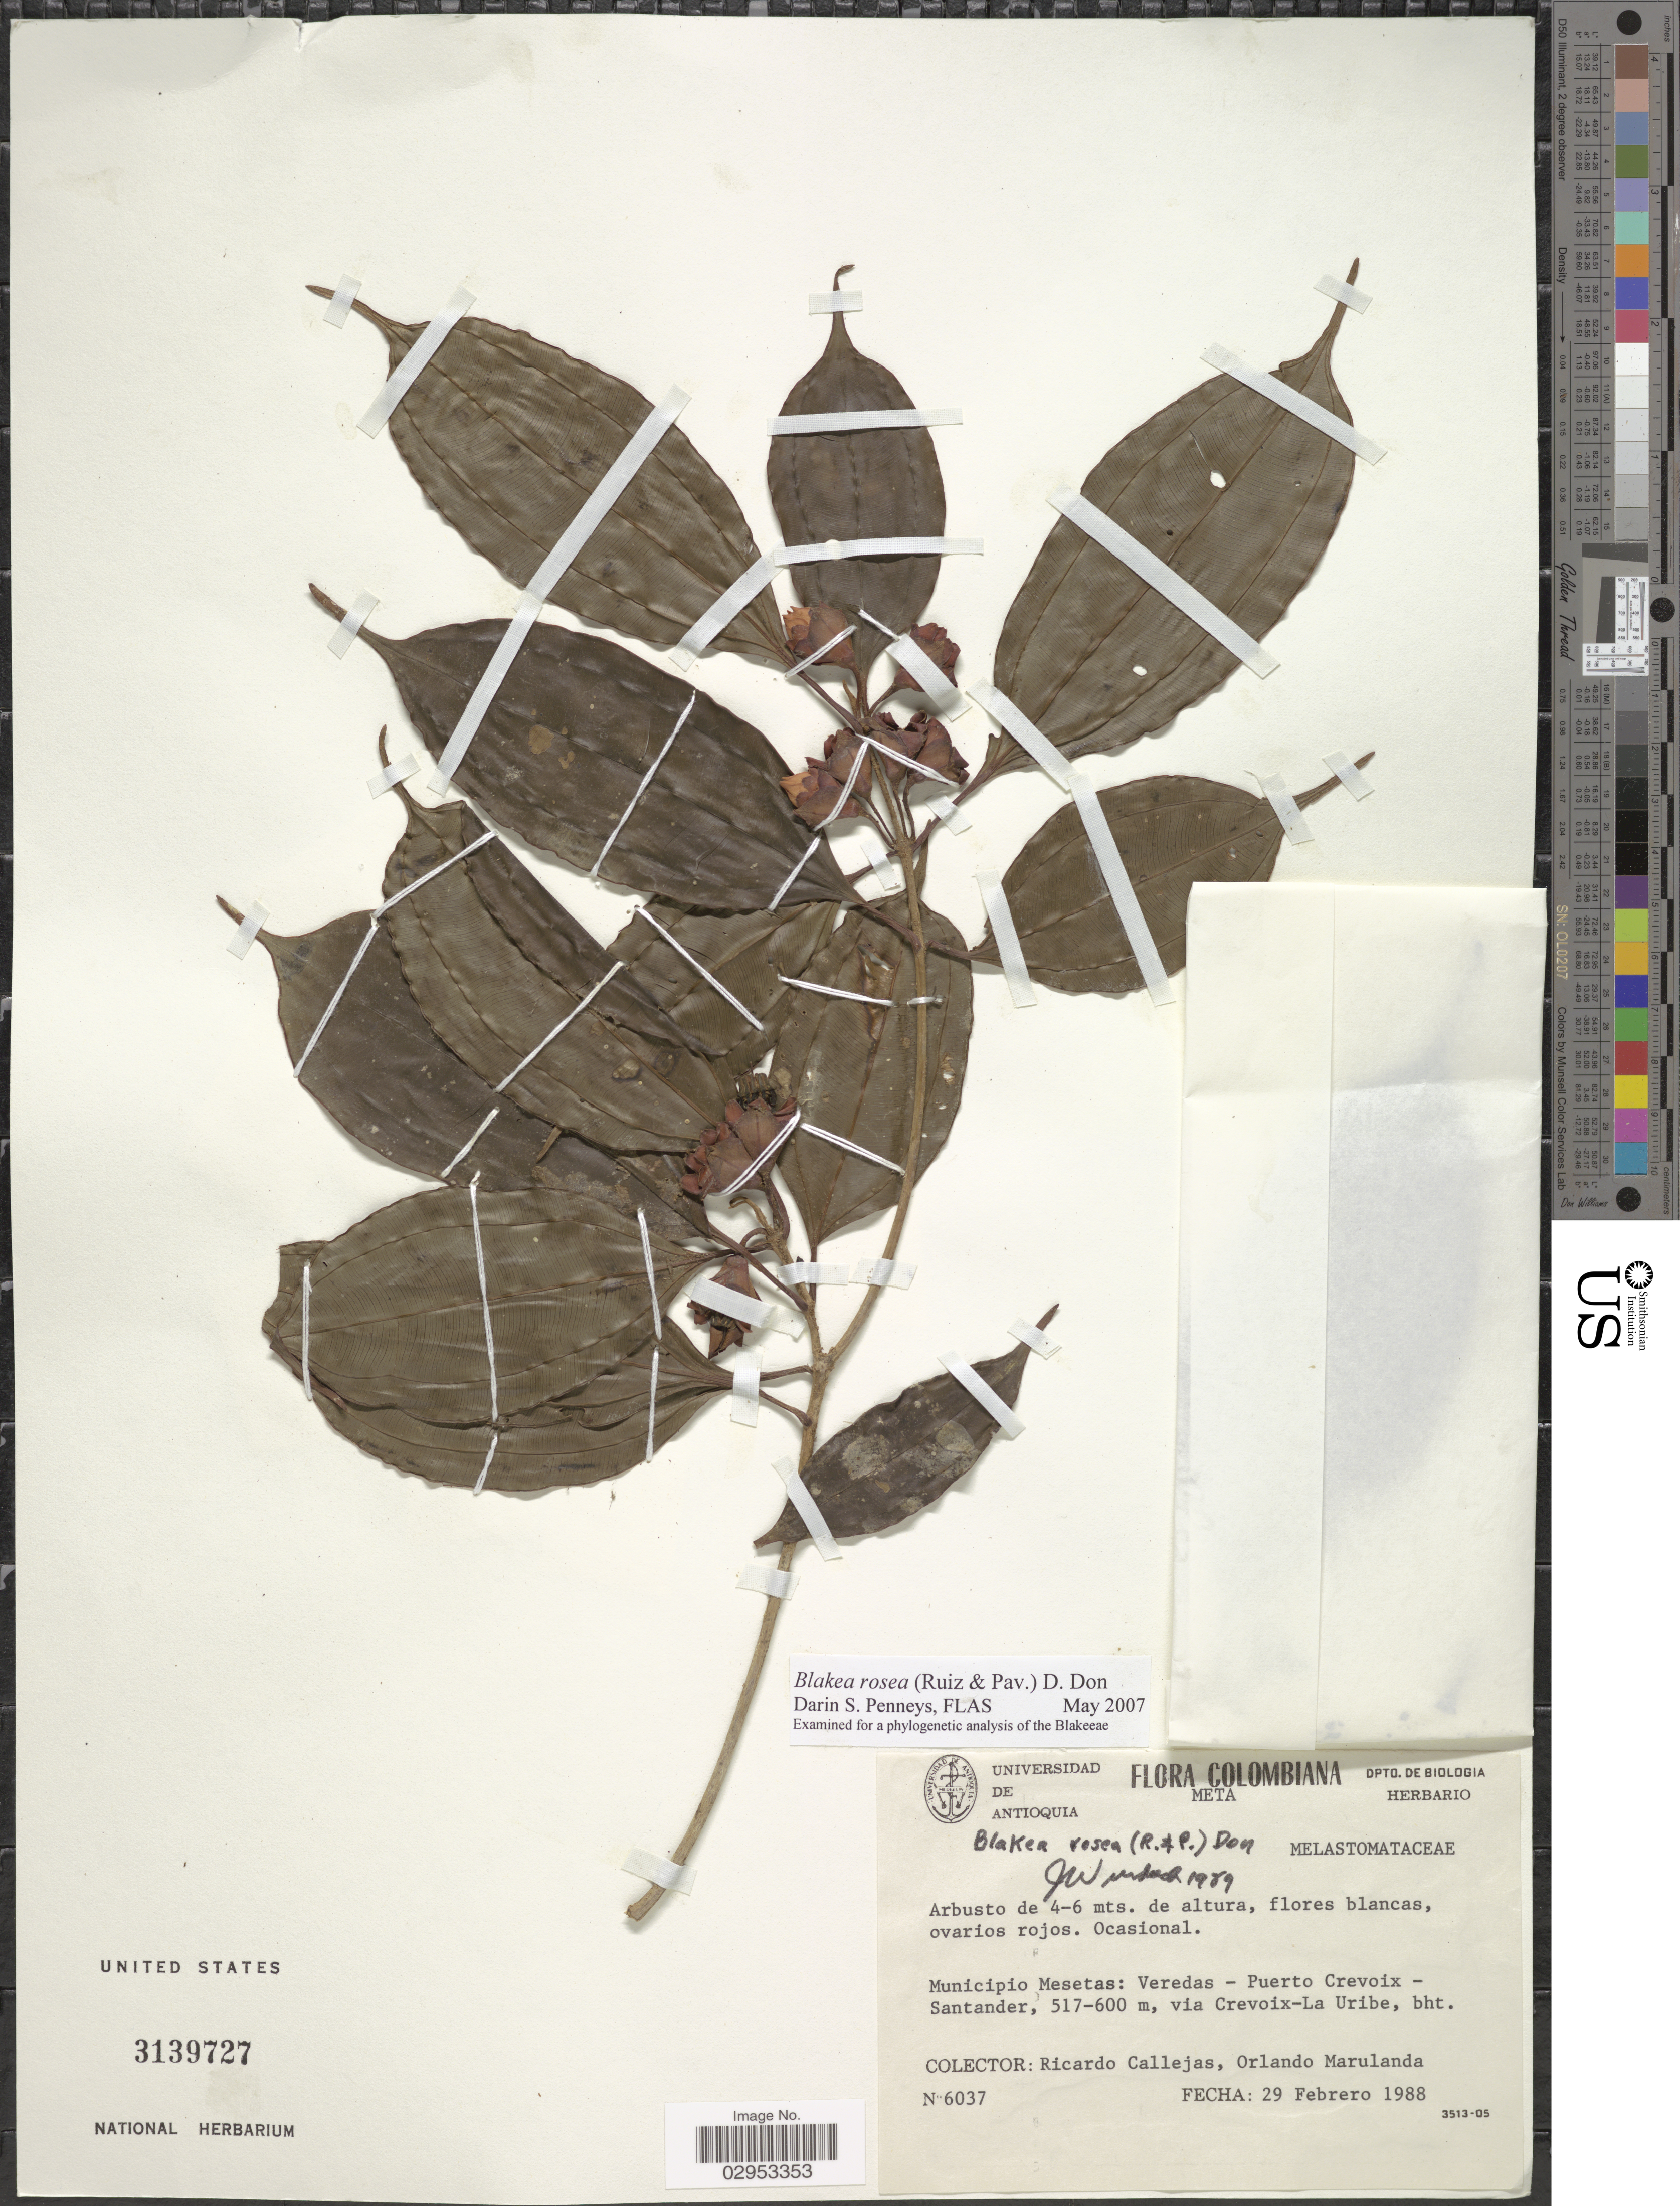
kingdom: Plantae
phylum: Tracheophyta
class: Magnoliopsida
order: Myrtales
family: Melastomataceae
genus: Blakea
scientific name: Blakea rosea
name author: D. Don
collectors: R. Callejas & O. Marulanda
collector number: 6037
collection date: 1988-02-29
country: Colombia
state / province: Santander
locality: Municipio Mesetas: Veredas - Puerto Crevoix - Santander, via Crevoix-La Uribe. Meta. Colombiana.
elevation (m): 517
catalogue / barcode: US 3139727